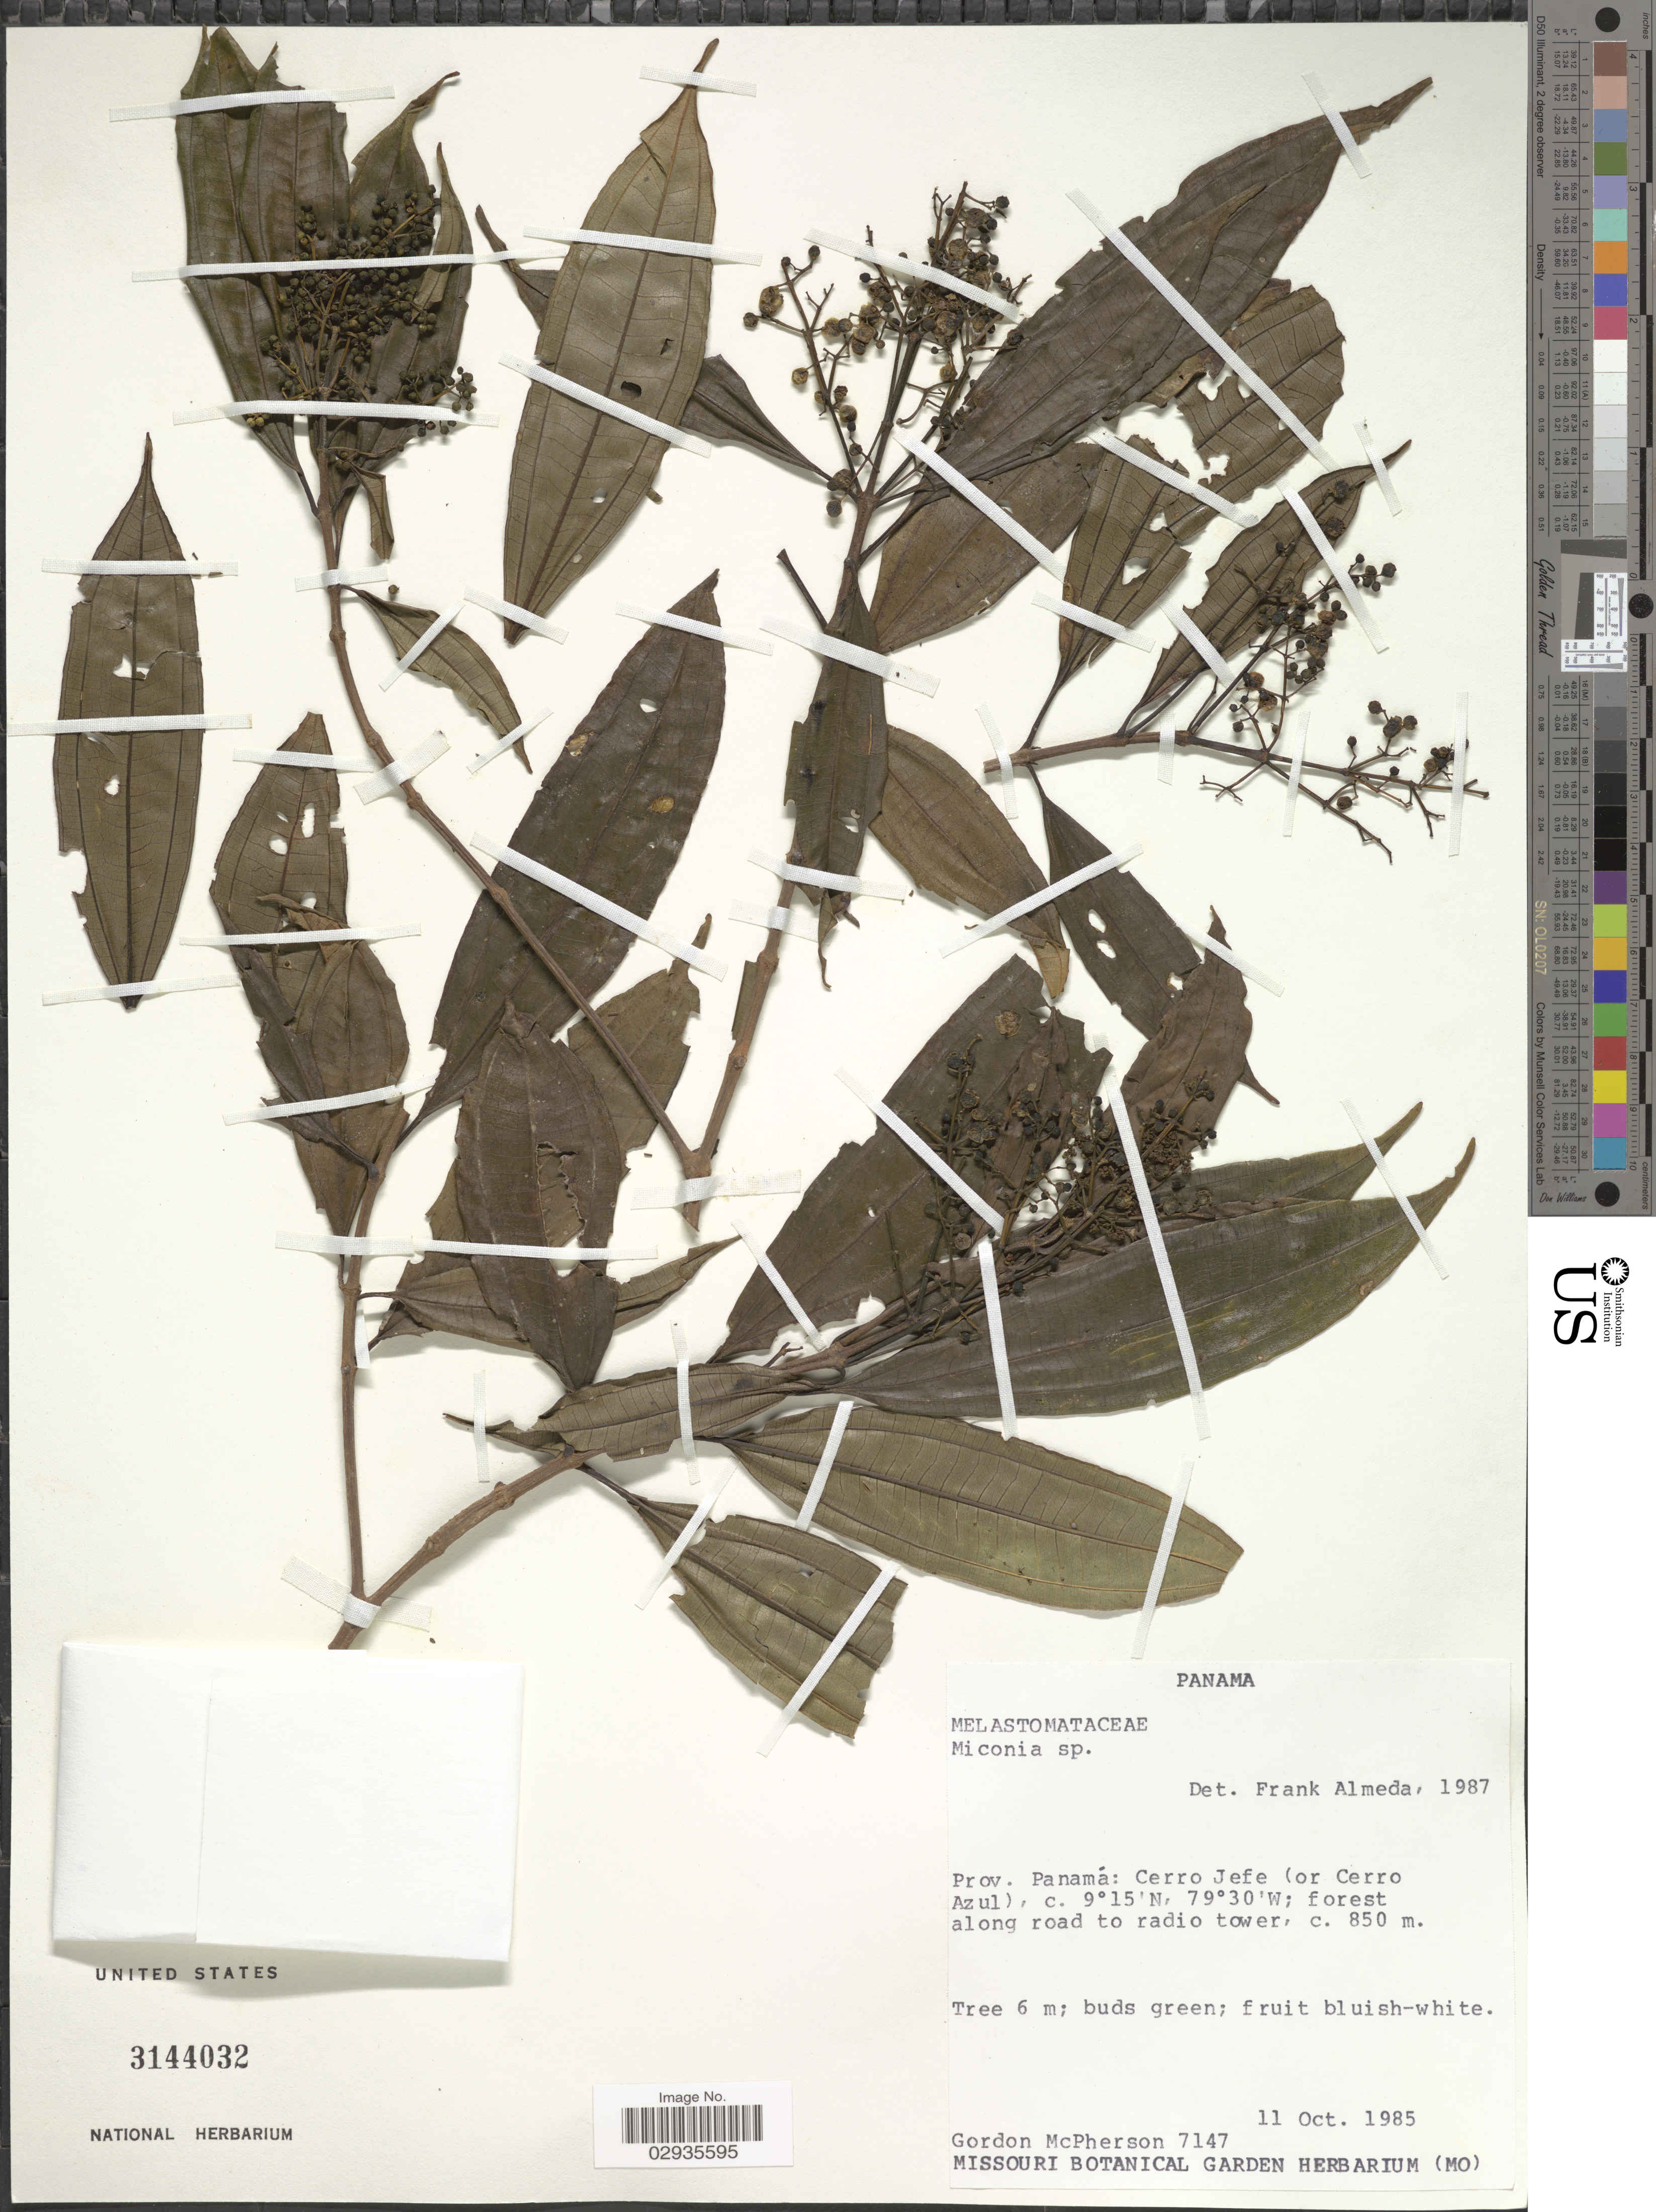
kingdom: Plantae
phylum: Tracheophyta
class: Magnoliopsida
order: Myrtales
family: Melastomataceae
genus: Miconia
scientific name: Miconia sp.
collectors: G. D. McPherson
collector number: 7147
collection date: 1985-10-11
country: Panama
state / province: Panamá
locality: Cerro Jefe (of Cerro Azul), along road to radio tower.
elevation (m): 850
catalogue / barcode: US 3144032